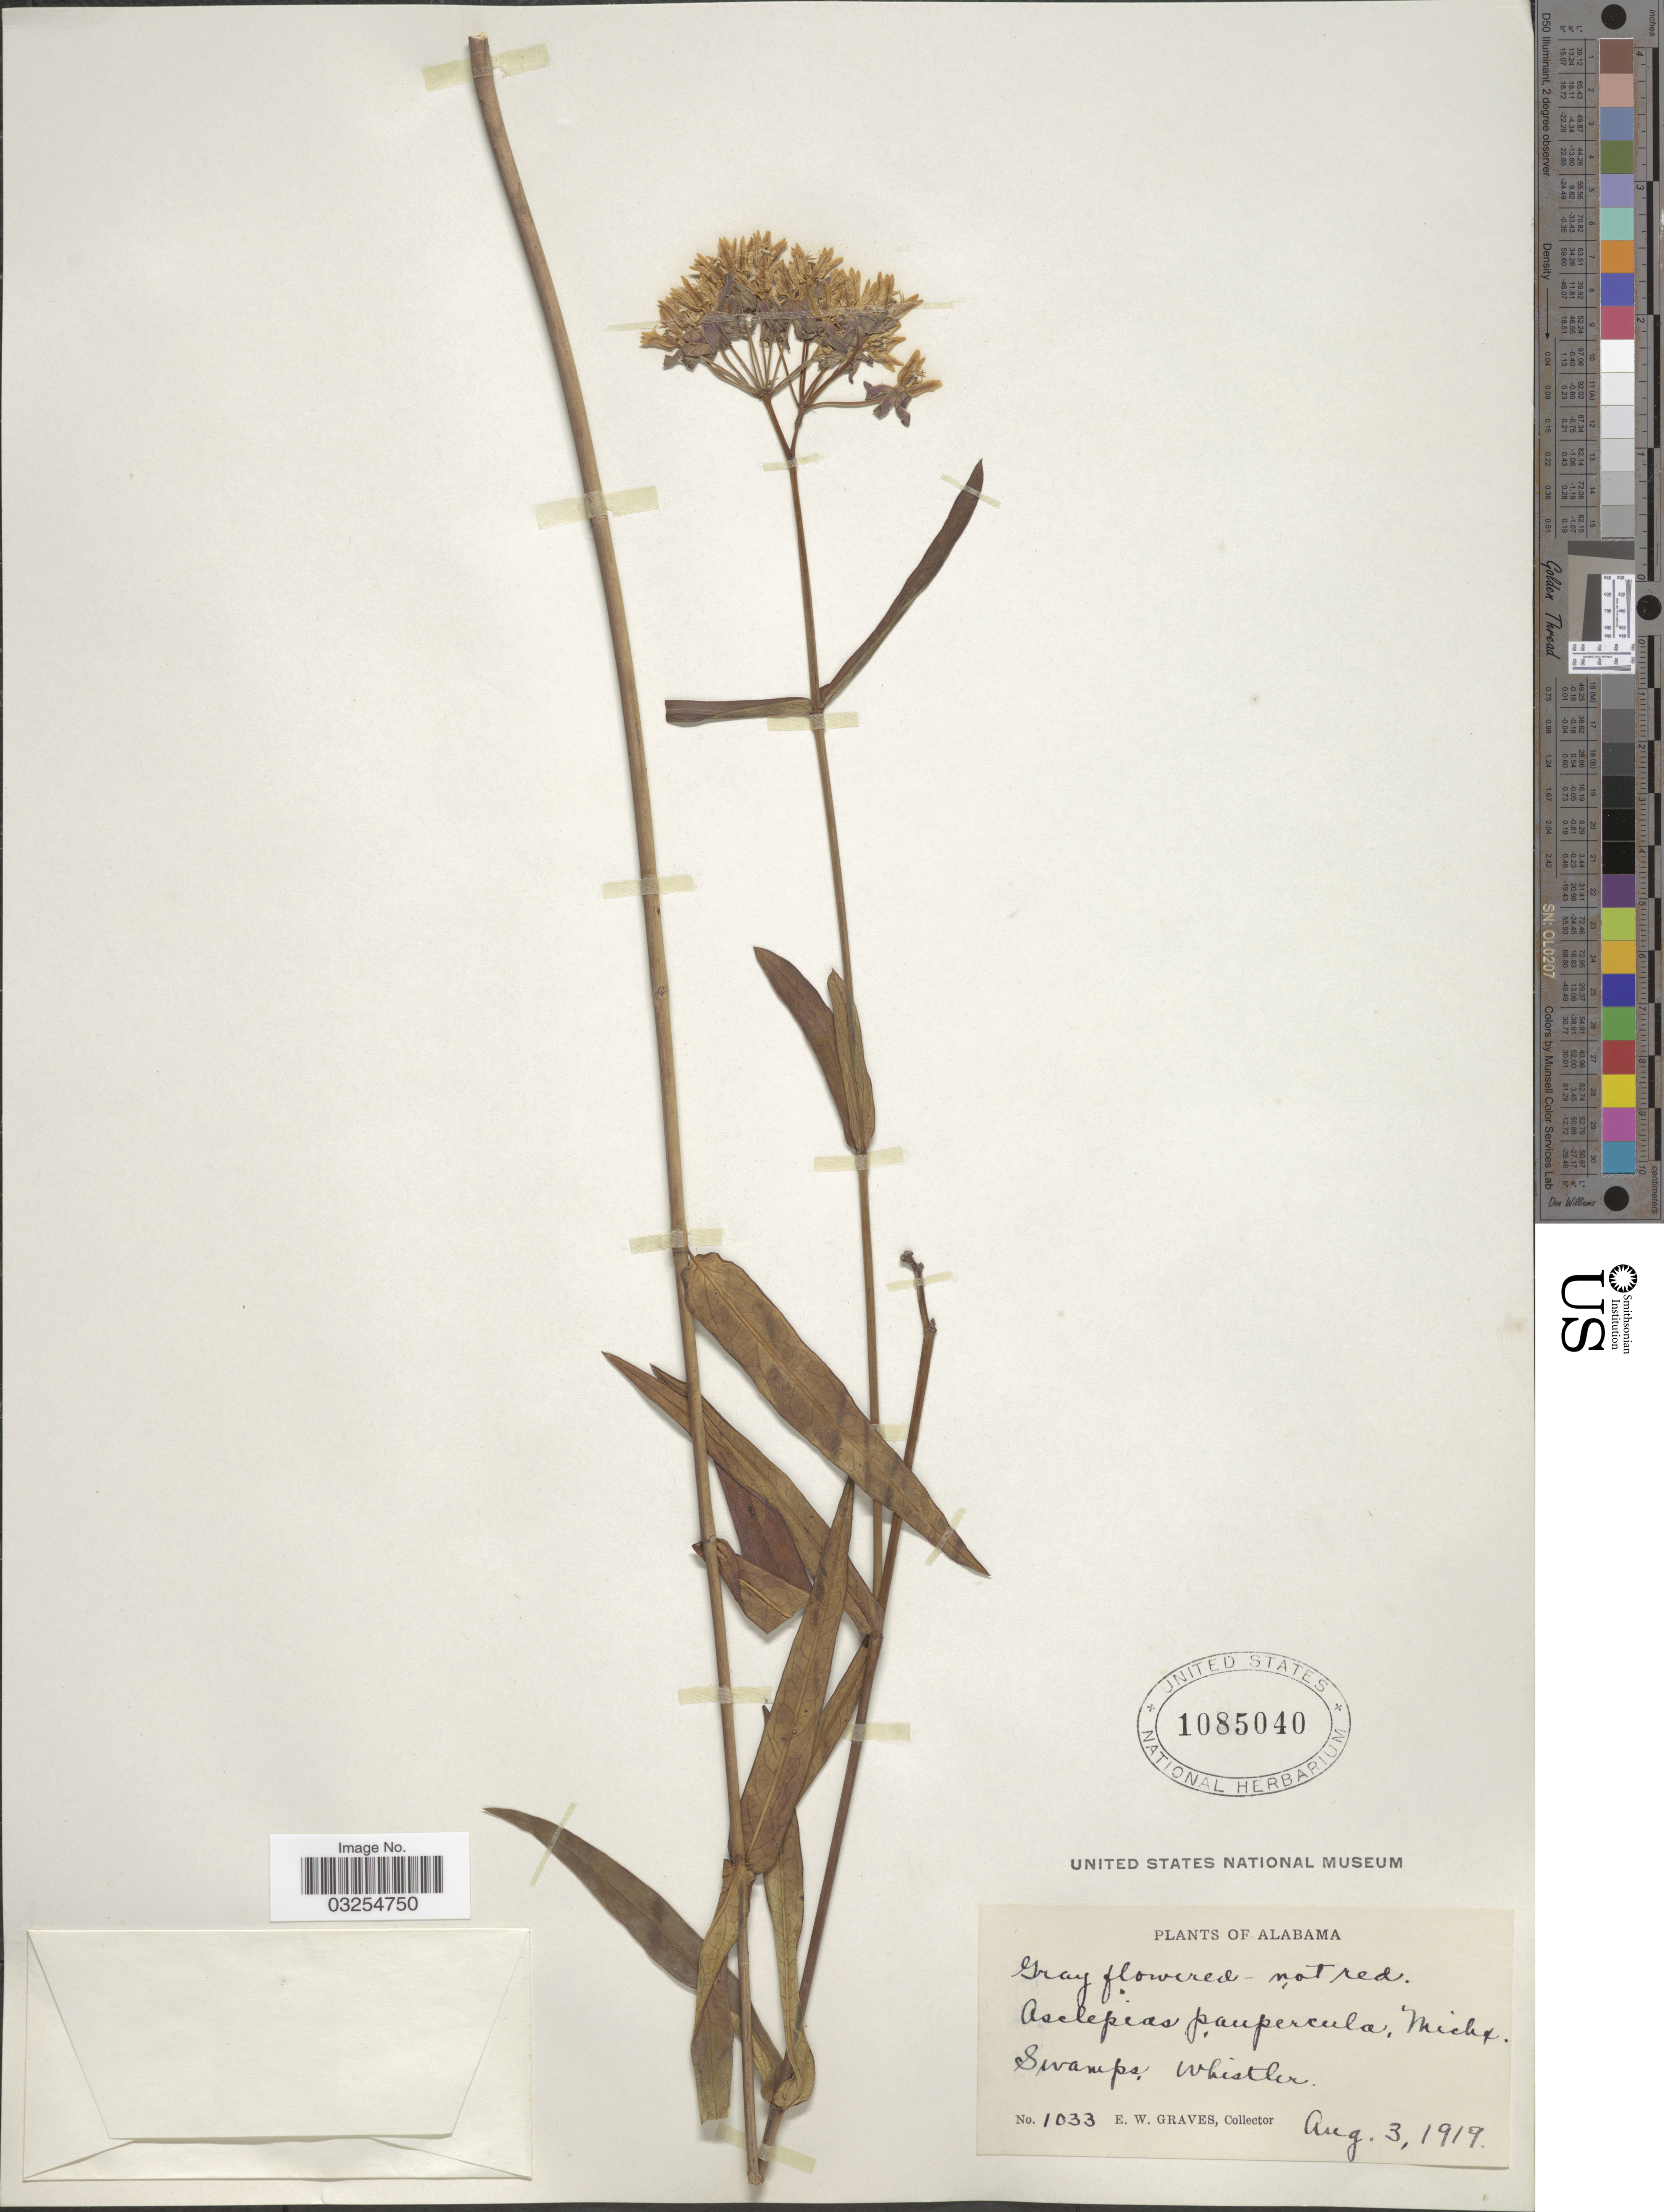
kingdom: Plantae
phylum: Tracheophyta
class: Magnoliopsida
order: Gentianales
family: Apocynaceae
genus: Asclepias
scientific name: Asclepias lanceolata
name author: Walter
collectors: E. Graves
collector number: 1033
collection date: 1919-08-03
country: United States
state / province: Alabama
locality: Swamps, Whistler.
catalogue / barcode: US 1085040